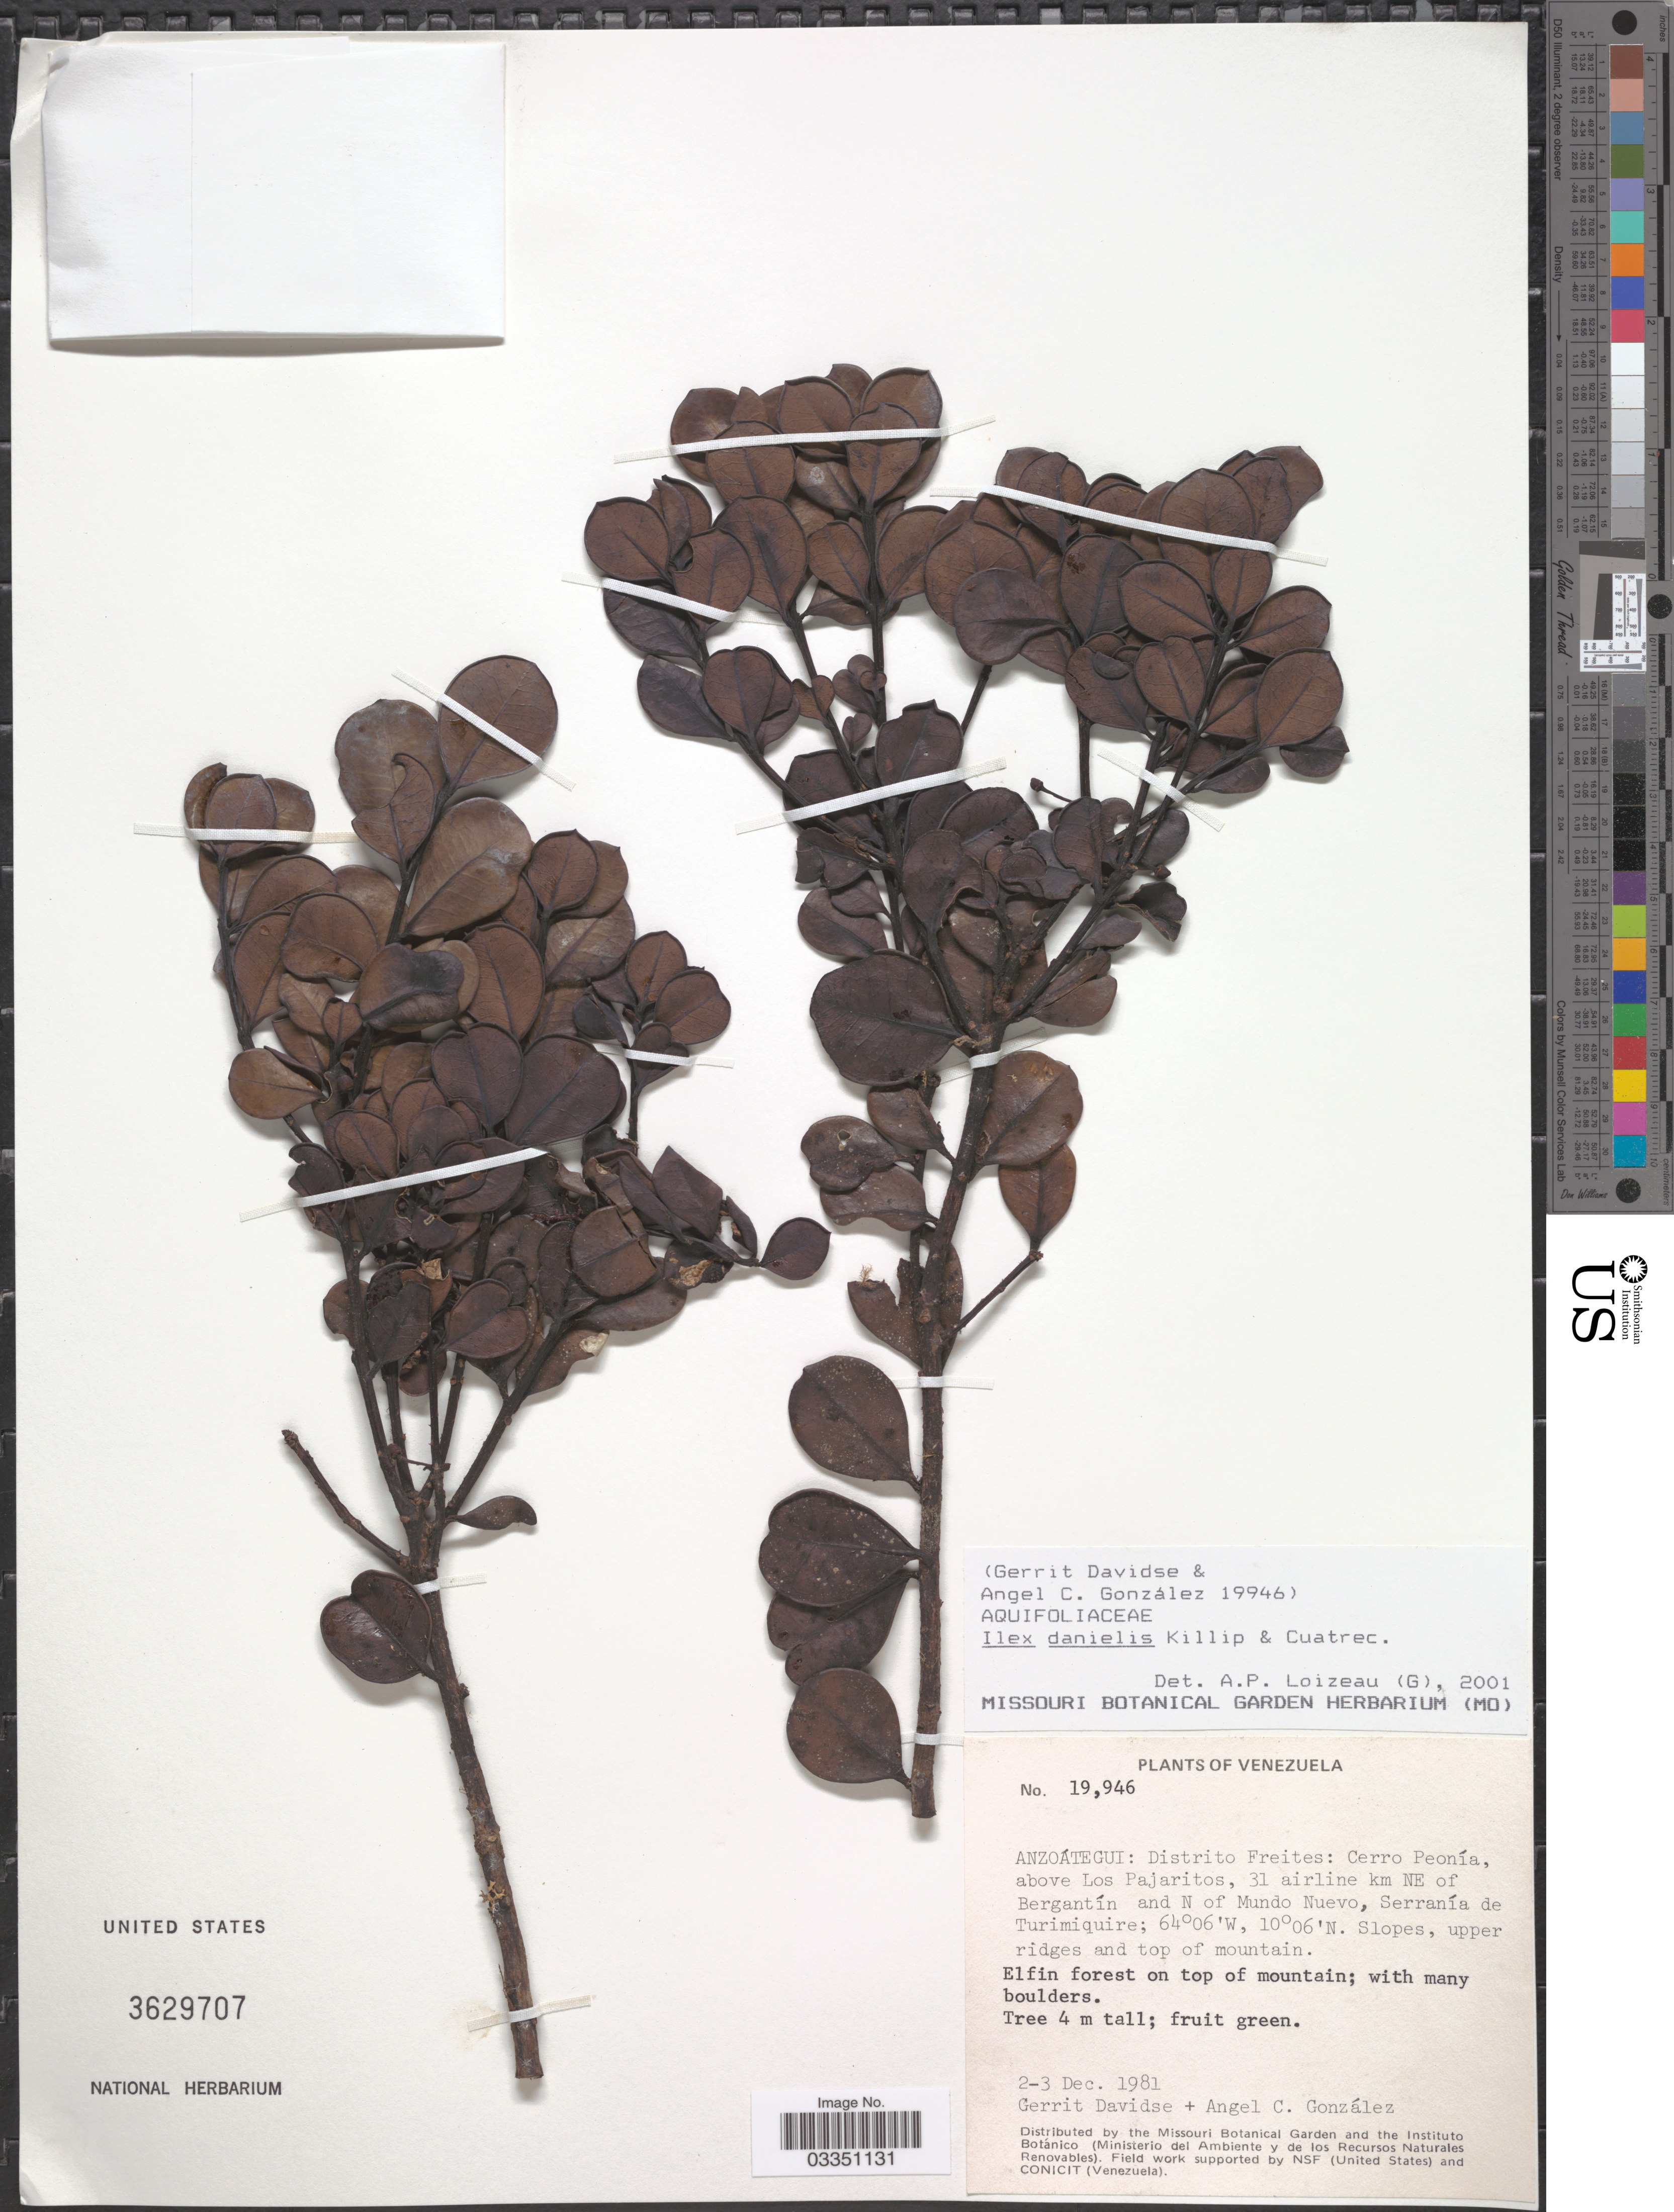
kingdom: Plantae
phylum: Tracheophyta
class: Magnoliopsida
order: Aquifoliales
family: Aquifoliaceae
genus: Ilex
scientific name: Ilex danielis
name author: Killip & Cuatrec.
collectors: G. Davidse & A. Gonzáles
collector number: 19946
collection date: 1981-12-02/1981-12-03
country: Venezuela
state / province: Anzoategui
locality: Distrito Freitas: Cerro Peonía, above Los Pajaritos, 31 airline km NE of Bergantín and N of Mundo Nuevo, Serranía de Turimiquire. Slopes, upper ridges and top of mountain. Elfin forest on top of mountain.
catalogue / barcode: US 3629707